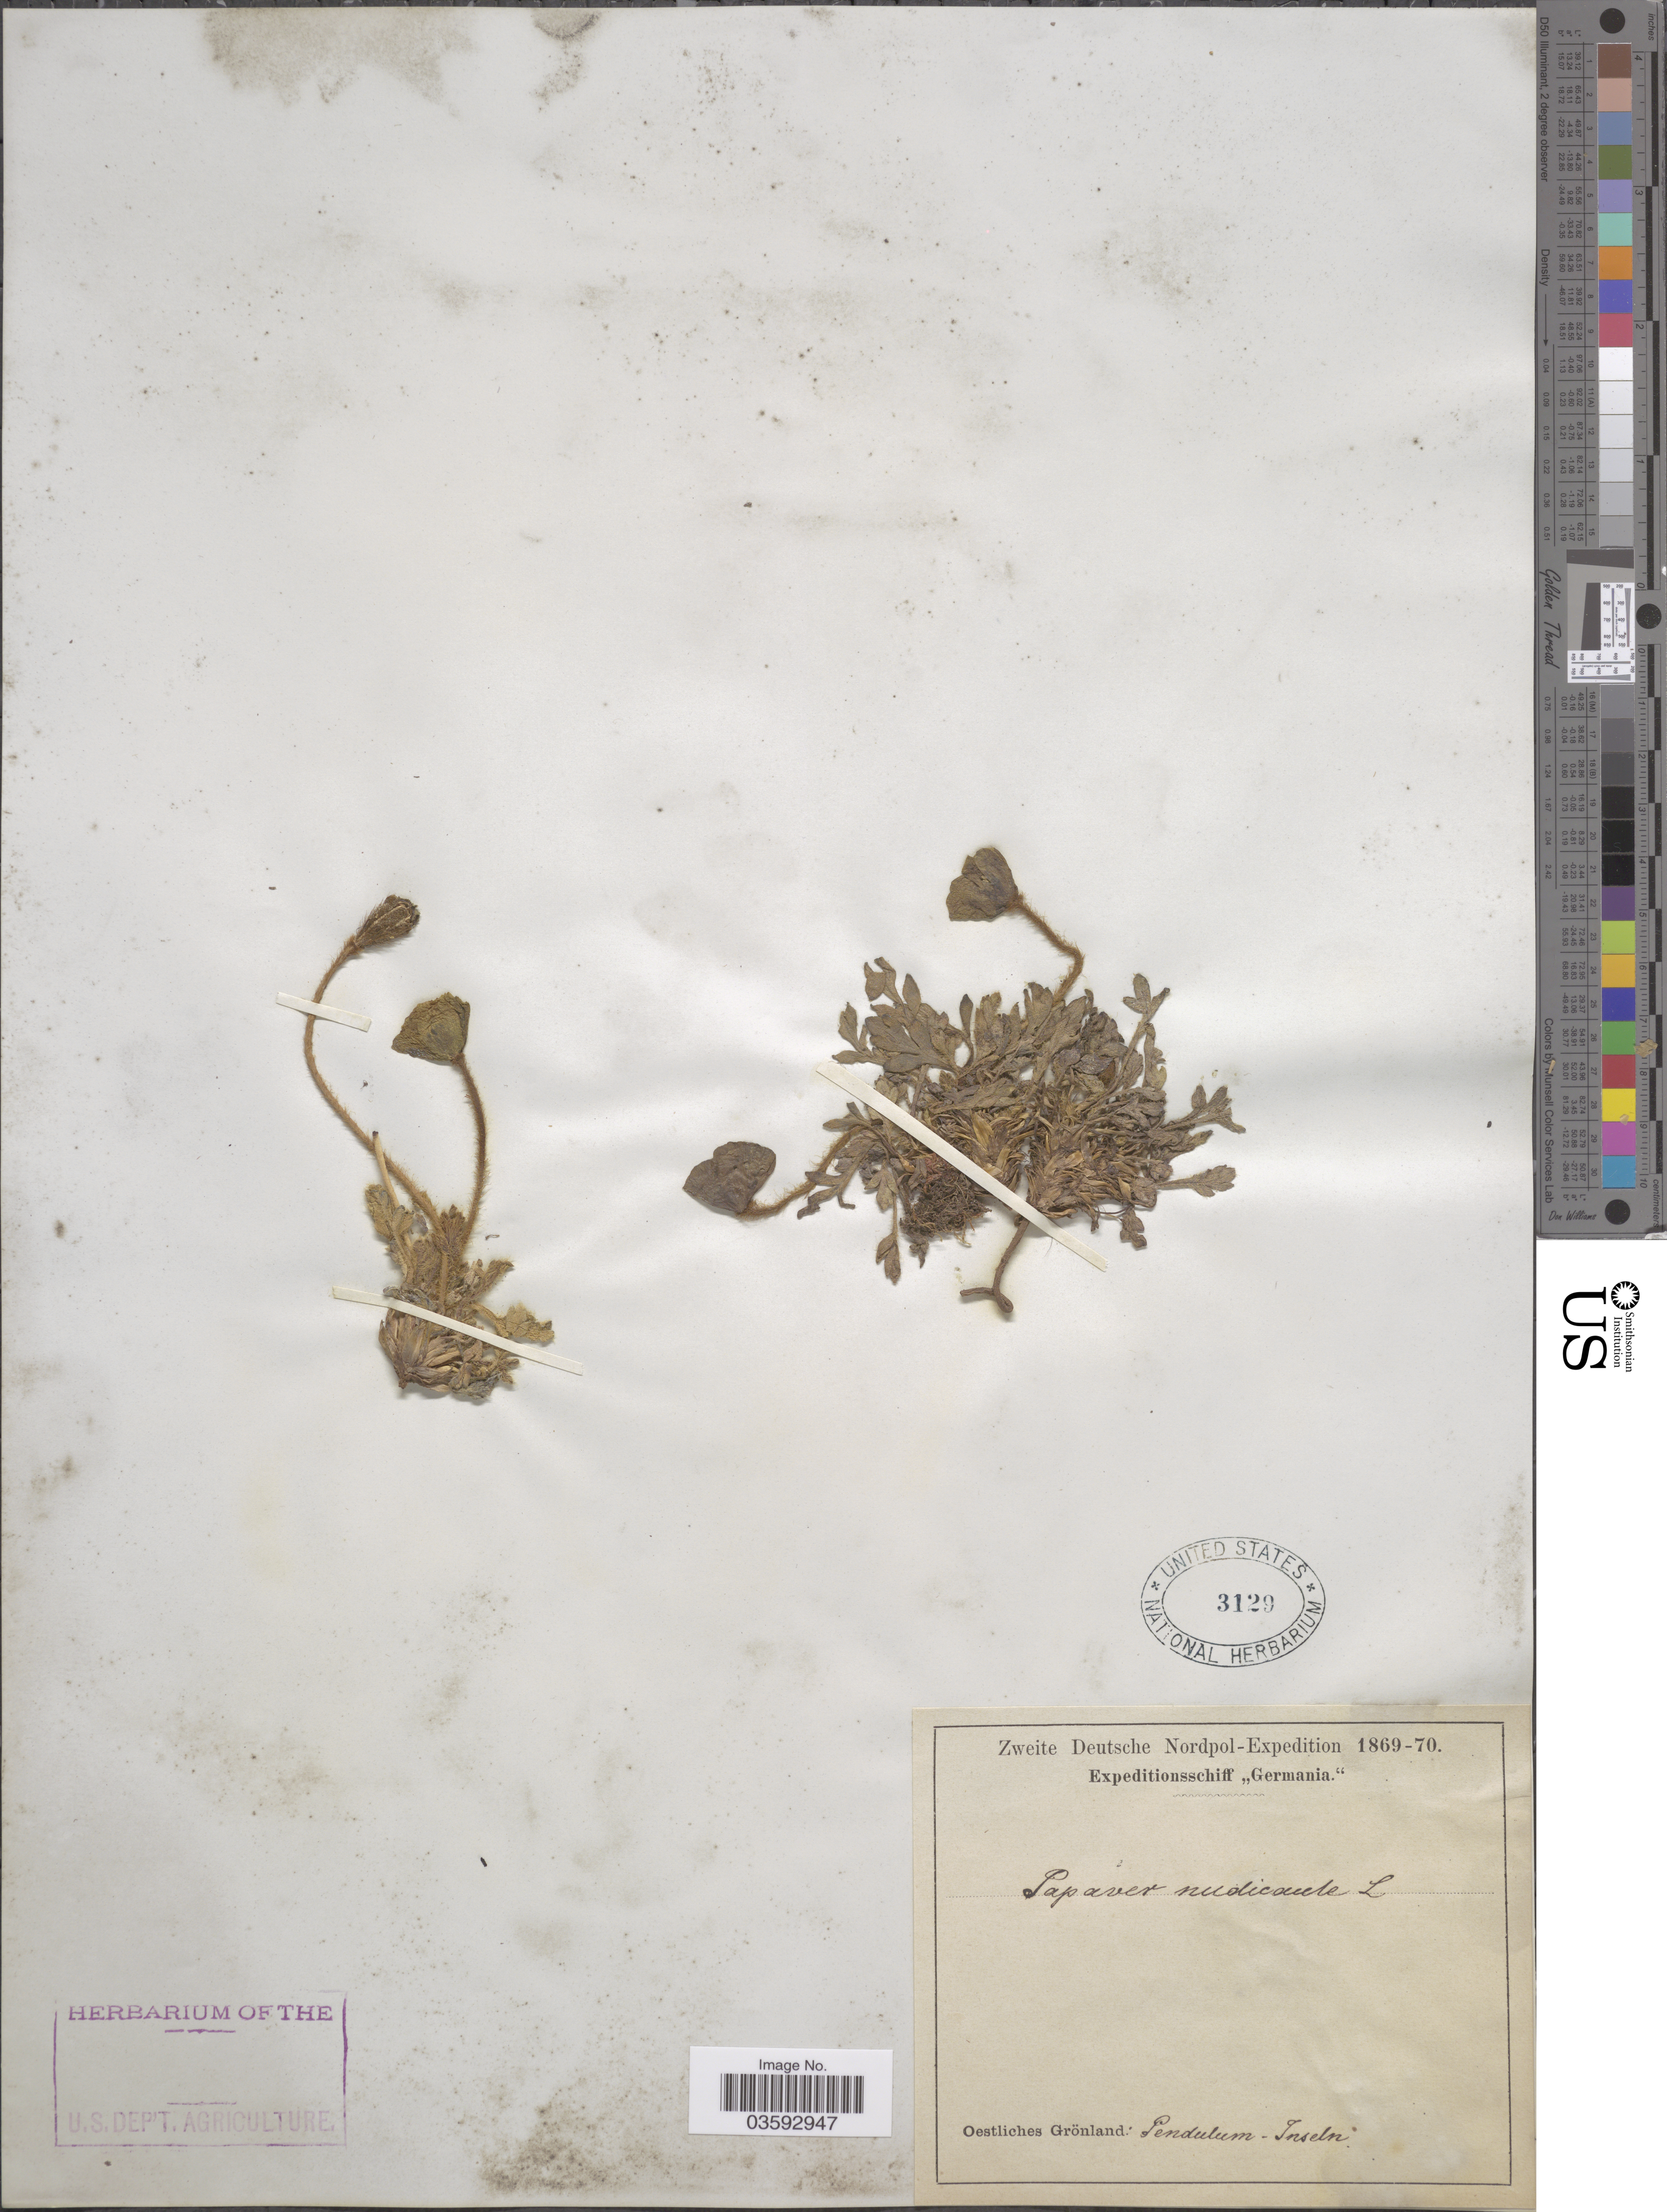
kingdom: Plantae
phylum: Tracheophyta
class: Magnoliopsida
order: Ranunculales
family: Papaveraceae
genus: Papaver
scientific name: Papaver nudicaule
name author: L.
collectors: Zweite Deutsche Nordpol-Expedition & Scheffer, --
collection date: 1869/1870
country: Greenland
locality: Oestliches Grönland: Pendulum - Inseln.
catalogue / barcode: US 3129